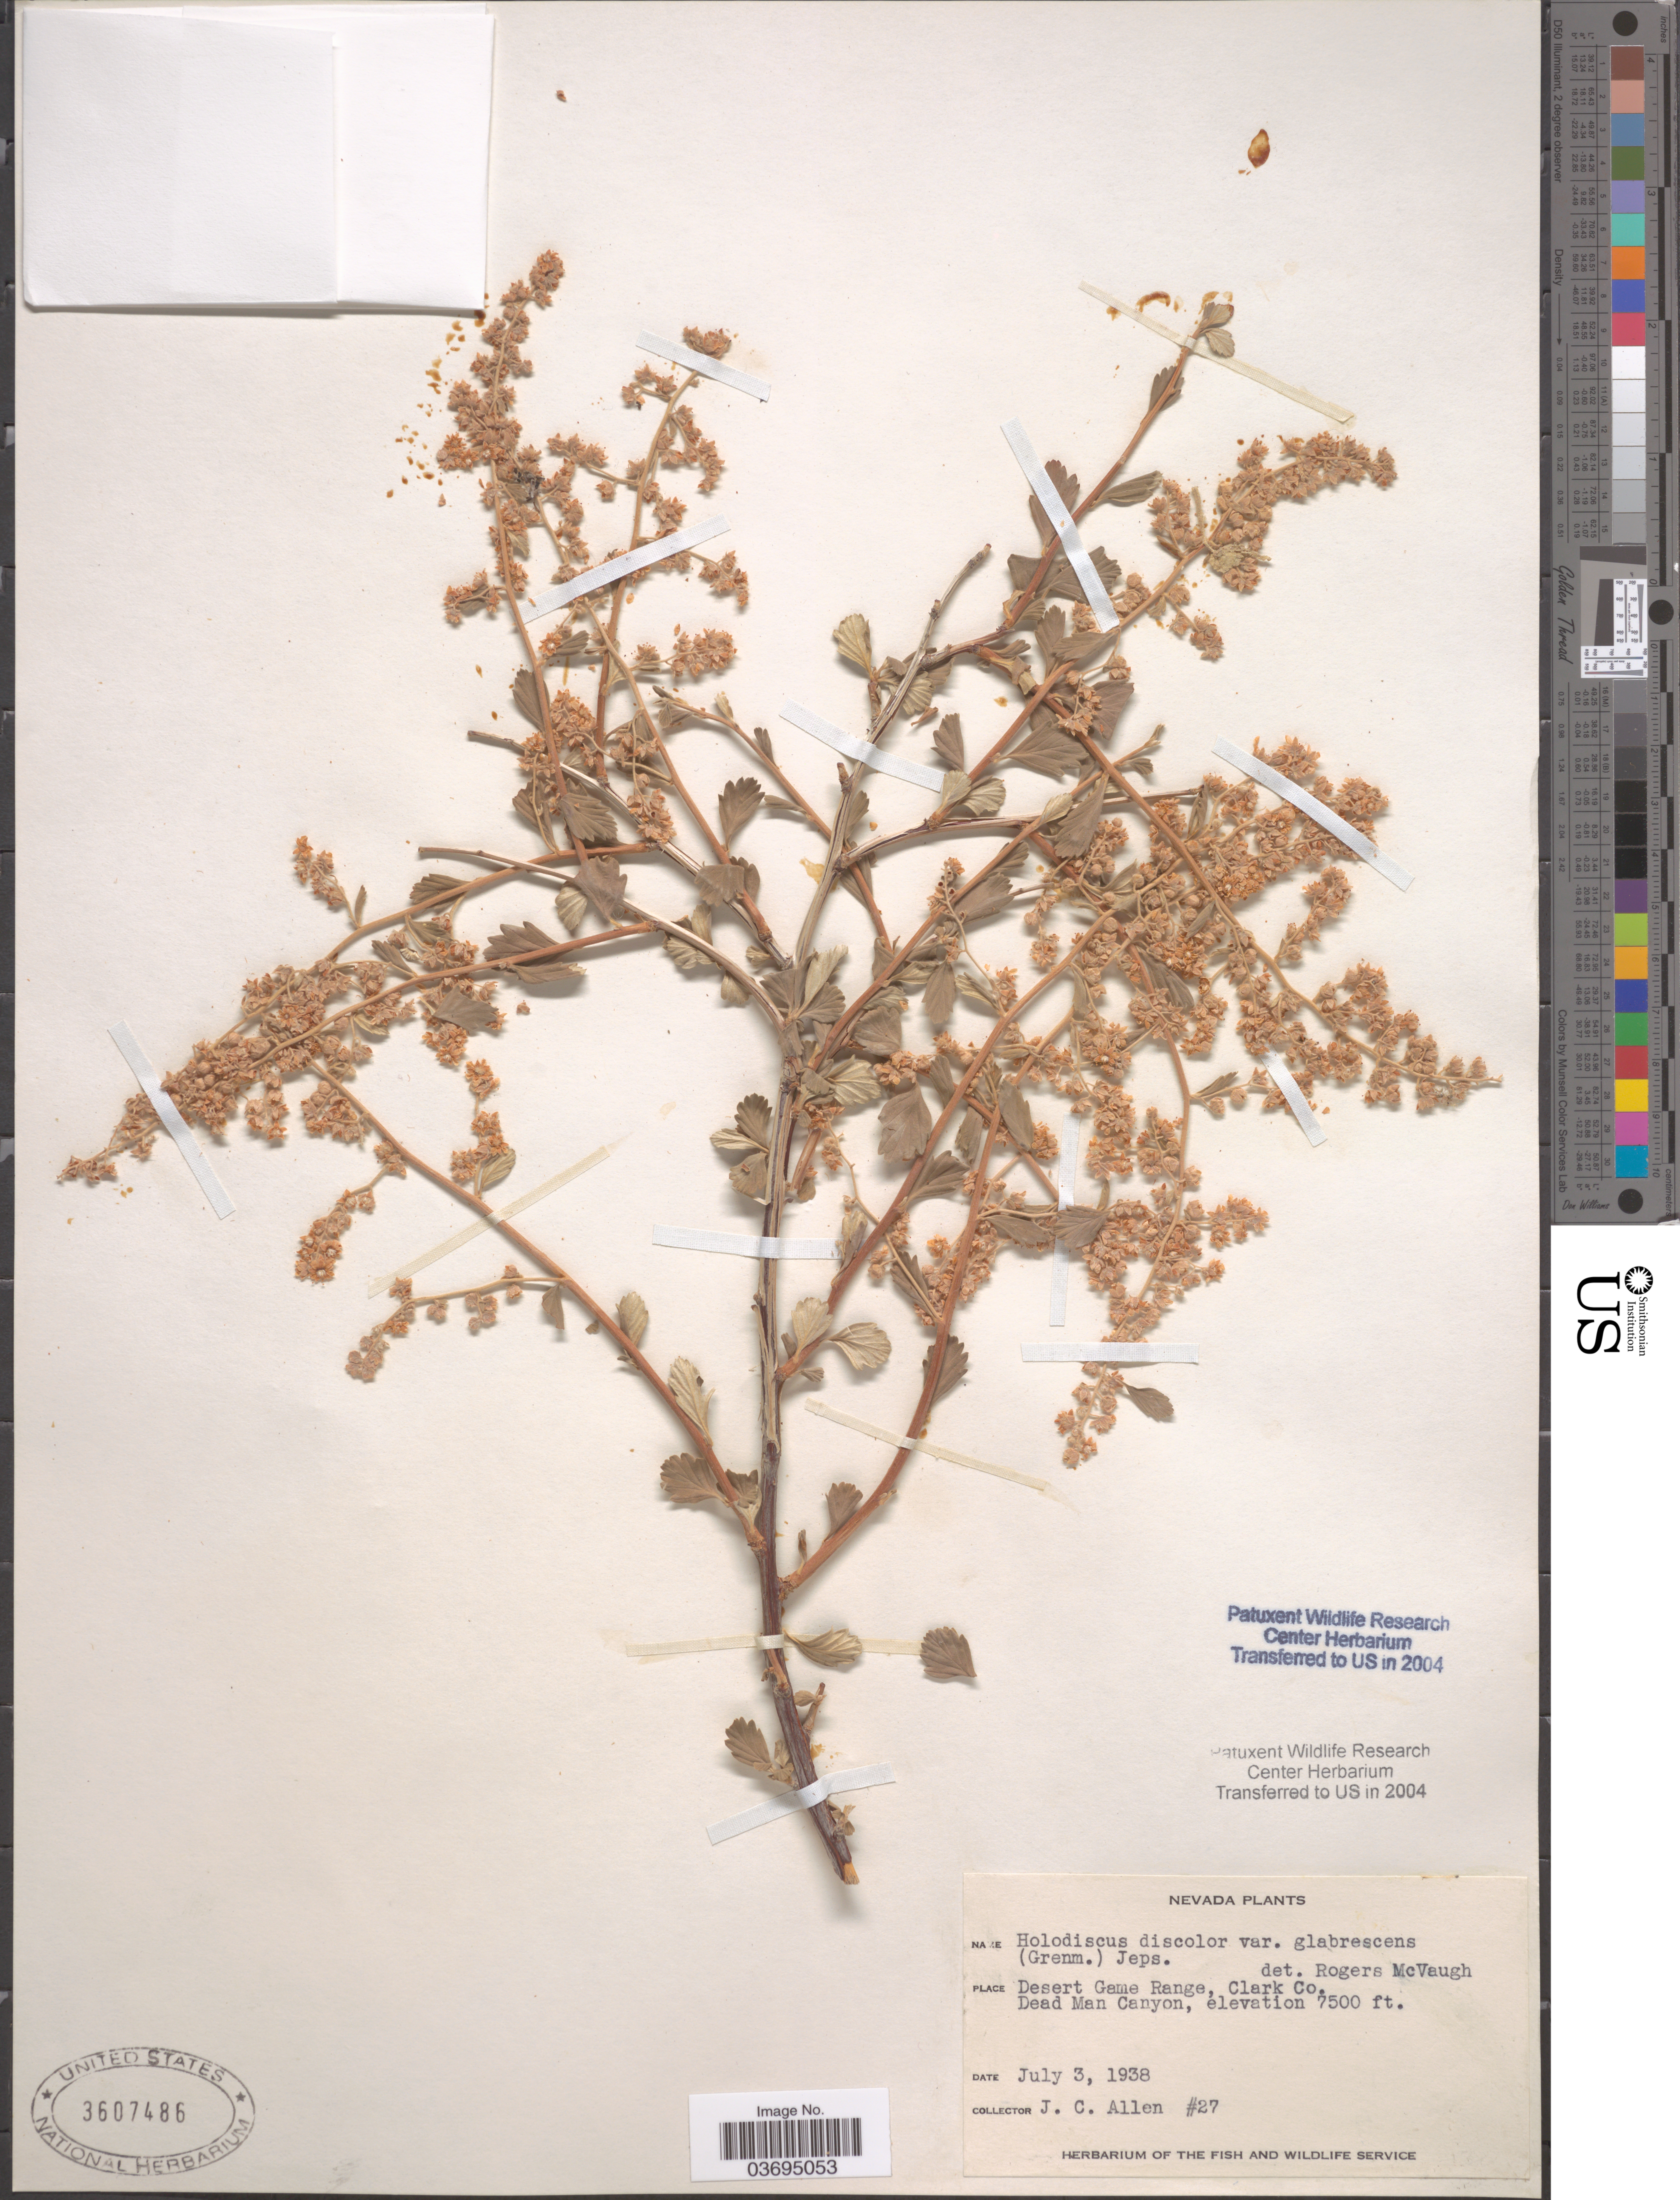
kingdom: Plantae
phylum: Tracheophyta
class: Magnoliopsida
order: Rosales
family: Rosaceae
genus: Holodiscus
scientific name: Holodiscus discolor var. dumosus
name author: Maxim. ex J.M. Coult.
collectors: J. C. Allen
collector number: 27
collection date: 1938-07-03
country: United States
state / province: Nevada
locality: Desert Game Range, Clark Co. Dead Man Canyon.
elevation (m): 2286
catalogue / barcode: US 3607486